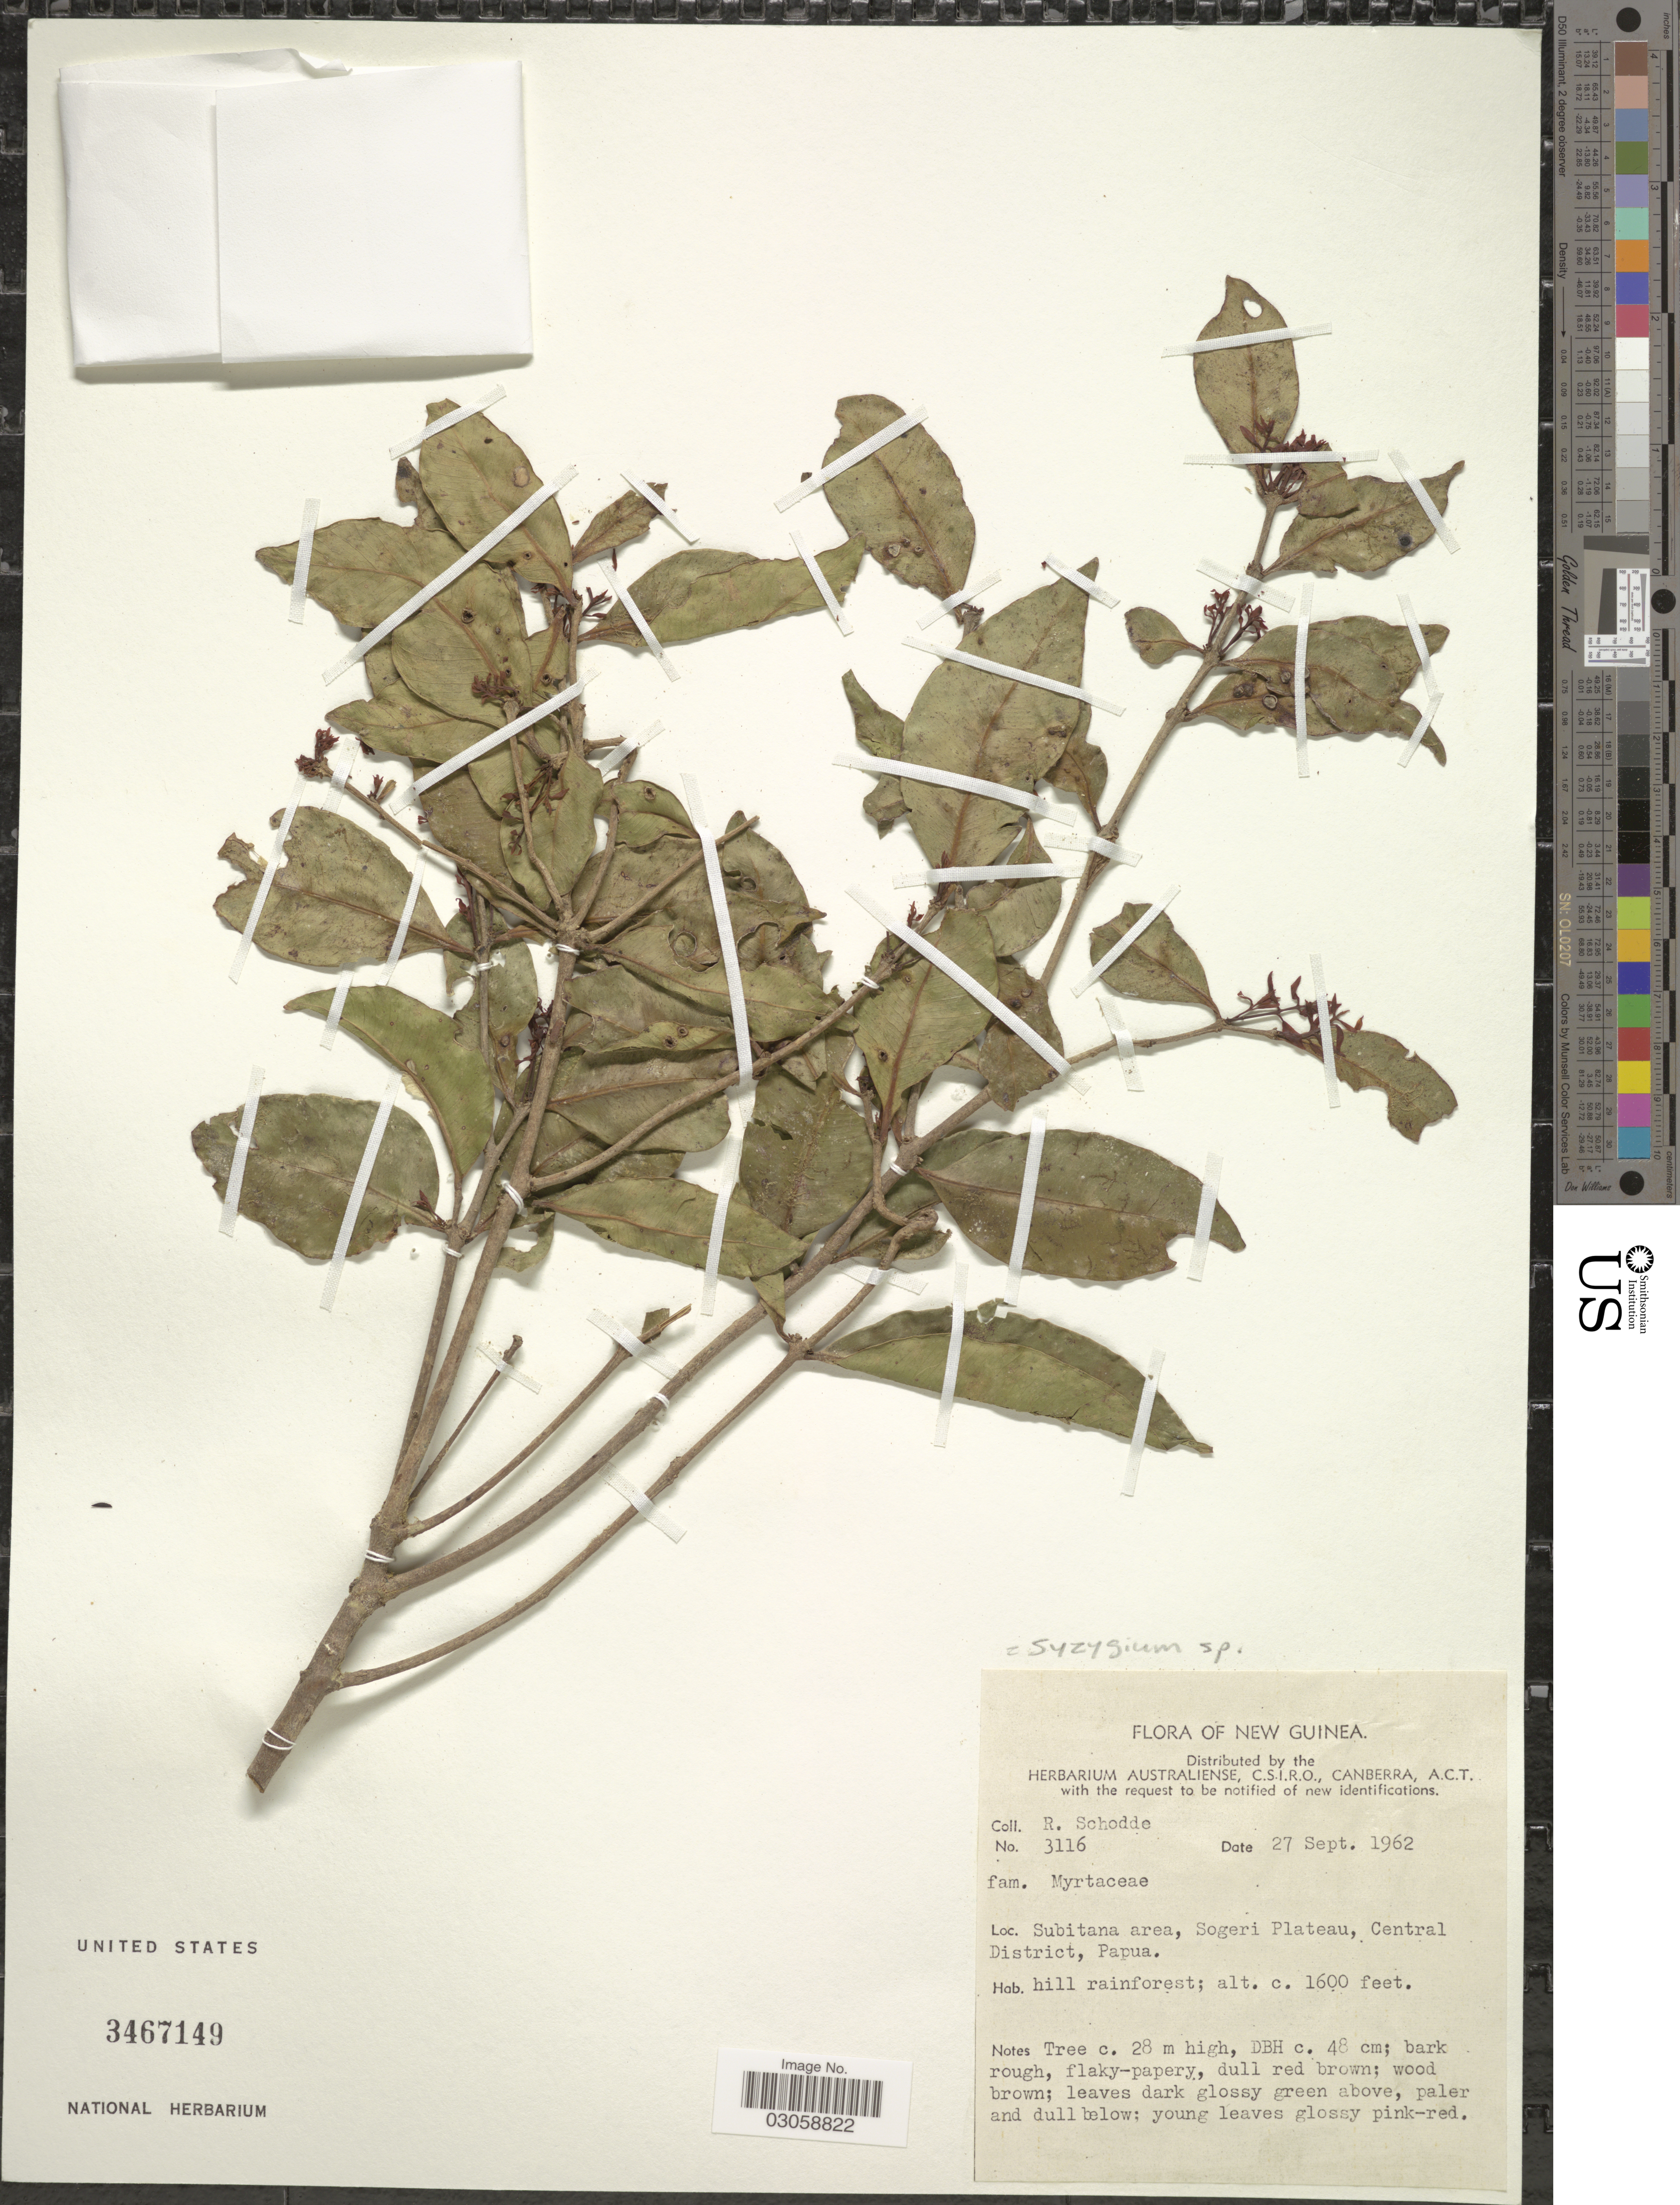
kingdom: Plantae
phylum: Tracheophyta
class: Magnoliopsida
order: Myrtales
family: Myrtaceae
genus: Syzygium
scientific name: Syzygium sp.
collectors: R. Schodde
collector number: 3116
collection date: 1962-09-27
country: Papua New Guinea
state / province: Central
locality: New Guinea, Subitana area, Sogeri Plateau, Central District, Papua.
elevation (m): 488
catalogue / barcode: US 3467149